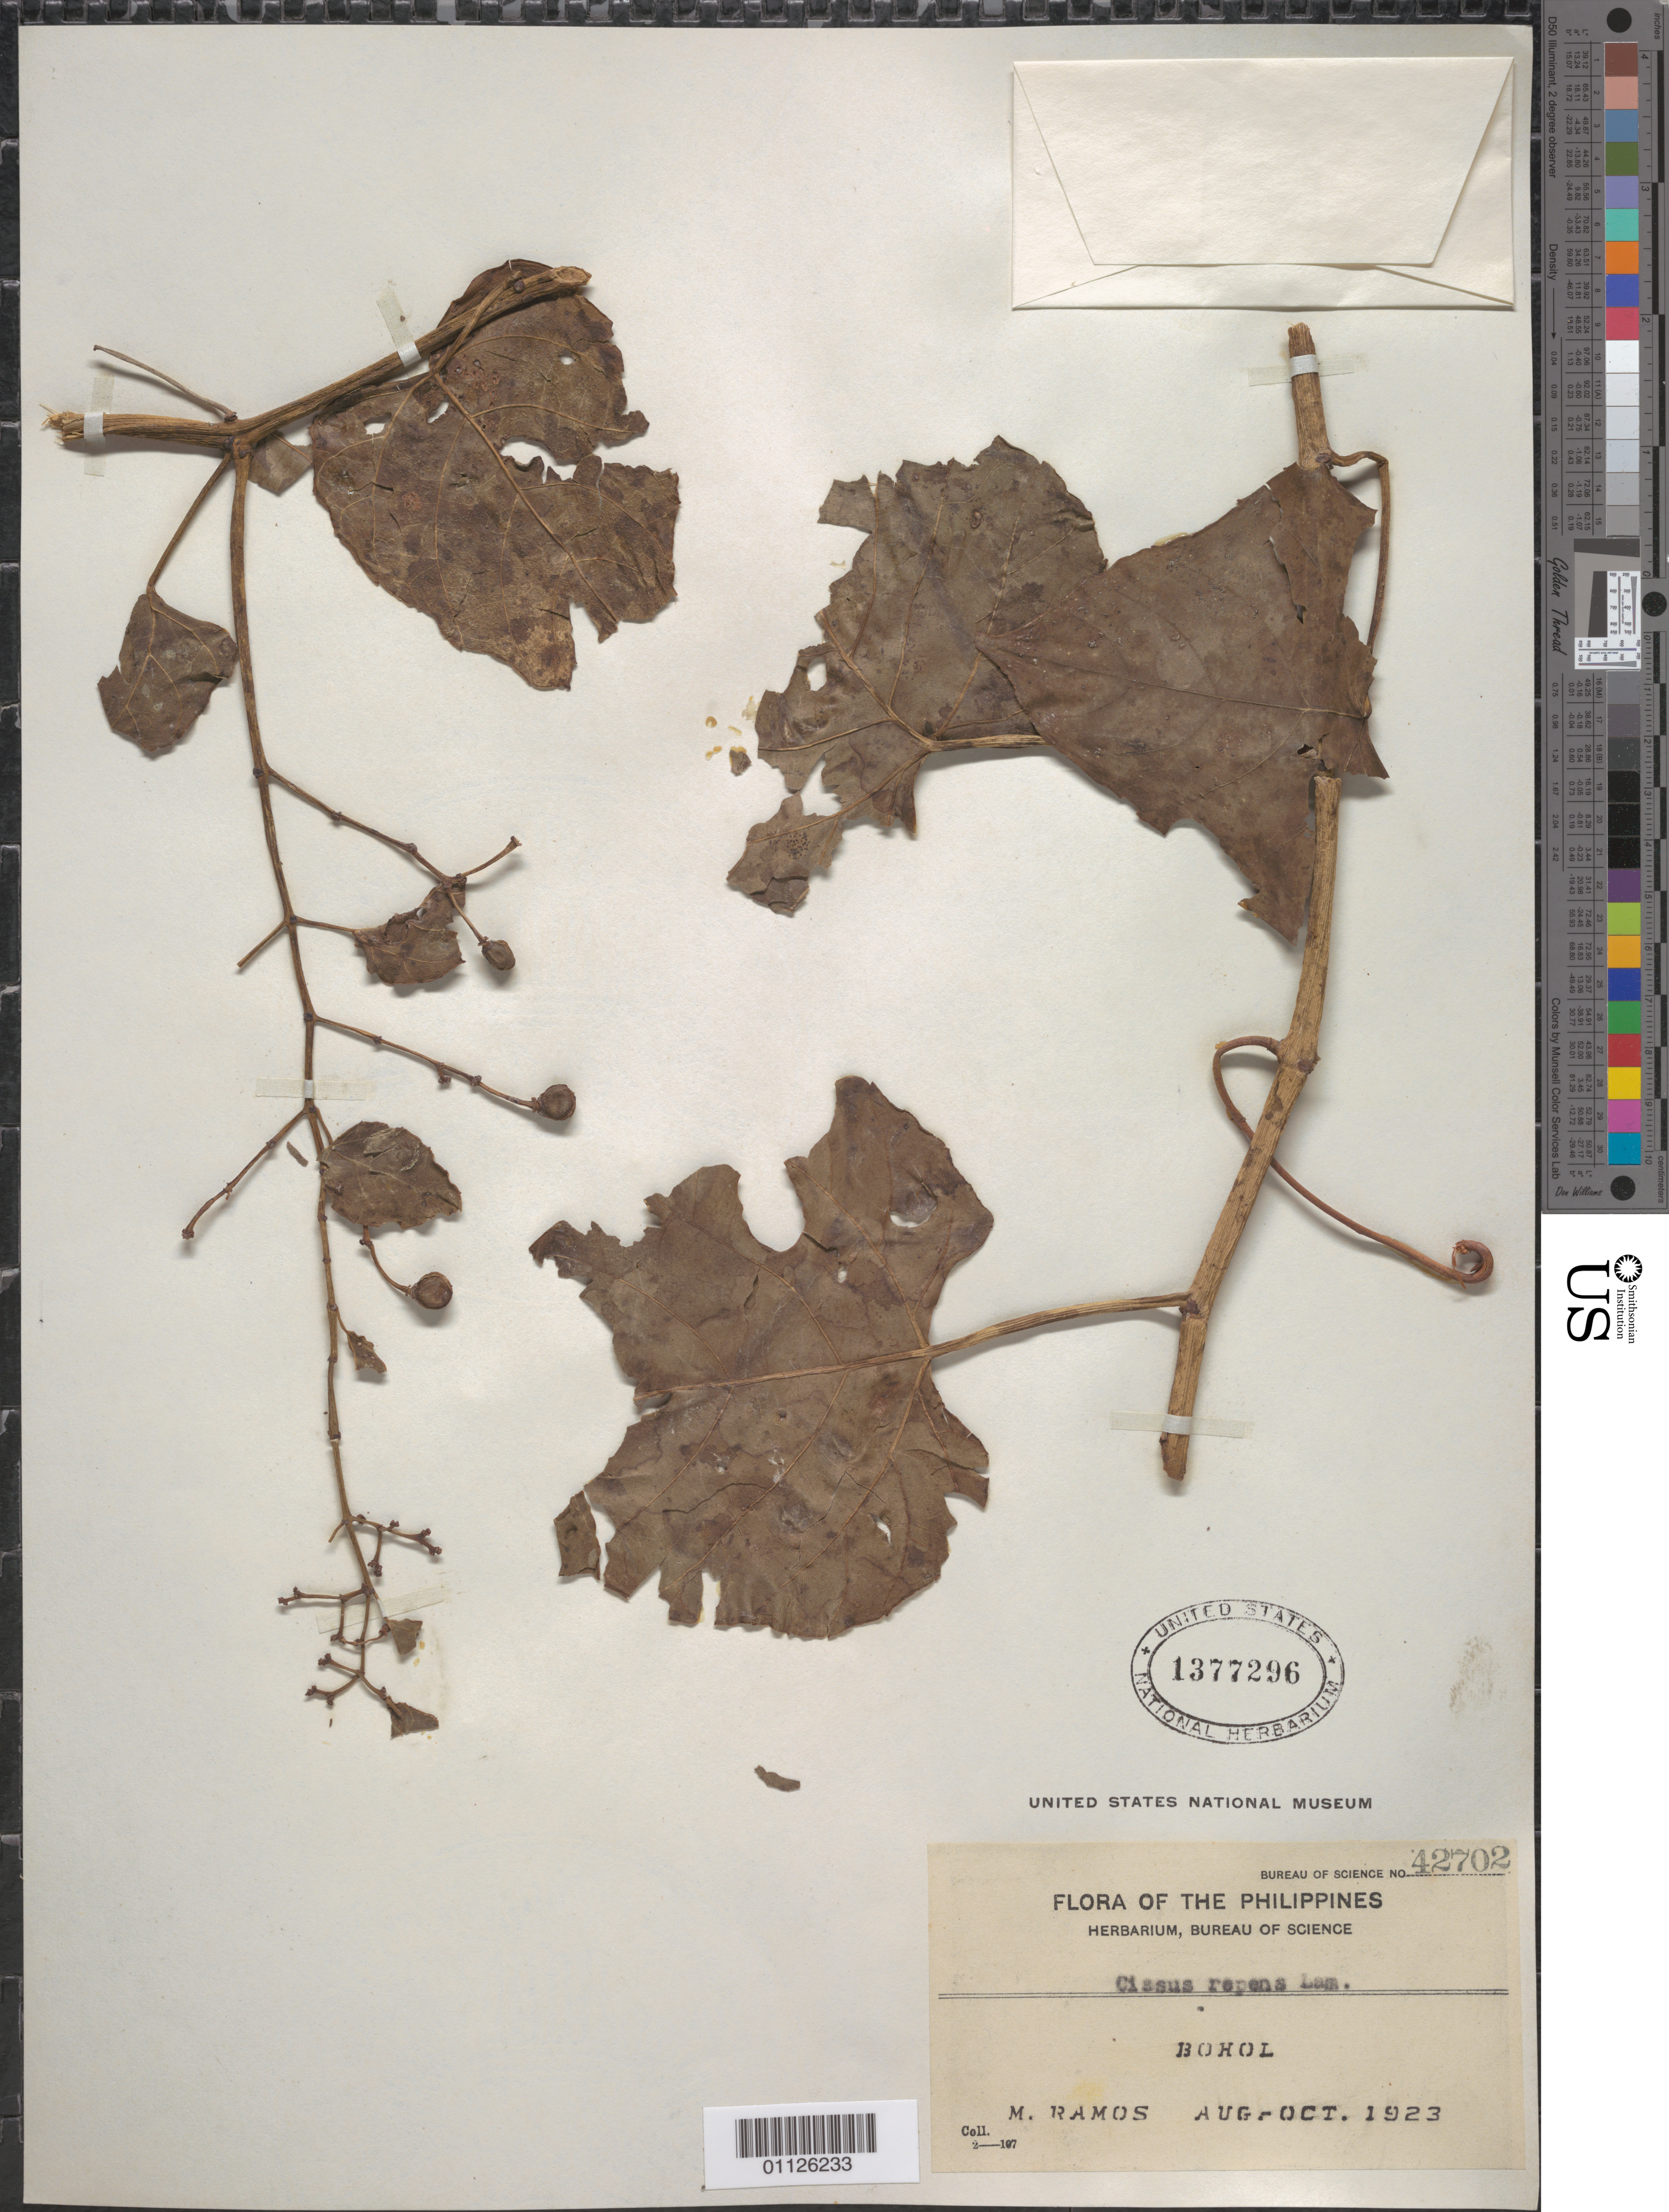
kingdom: Plantae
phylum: Tracheophyta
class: Magnoliopsida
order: Vitales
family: Vitaceae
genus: Cissus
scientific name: Cissus repens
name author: Lam.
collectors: M. Ramos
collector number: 42702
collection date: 1923-08/1923-10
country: Philippines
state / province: Central Visayas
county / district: Bohol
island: Bohol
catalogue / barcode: US 1377296